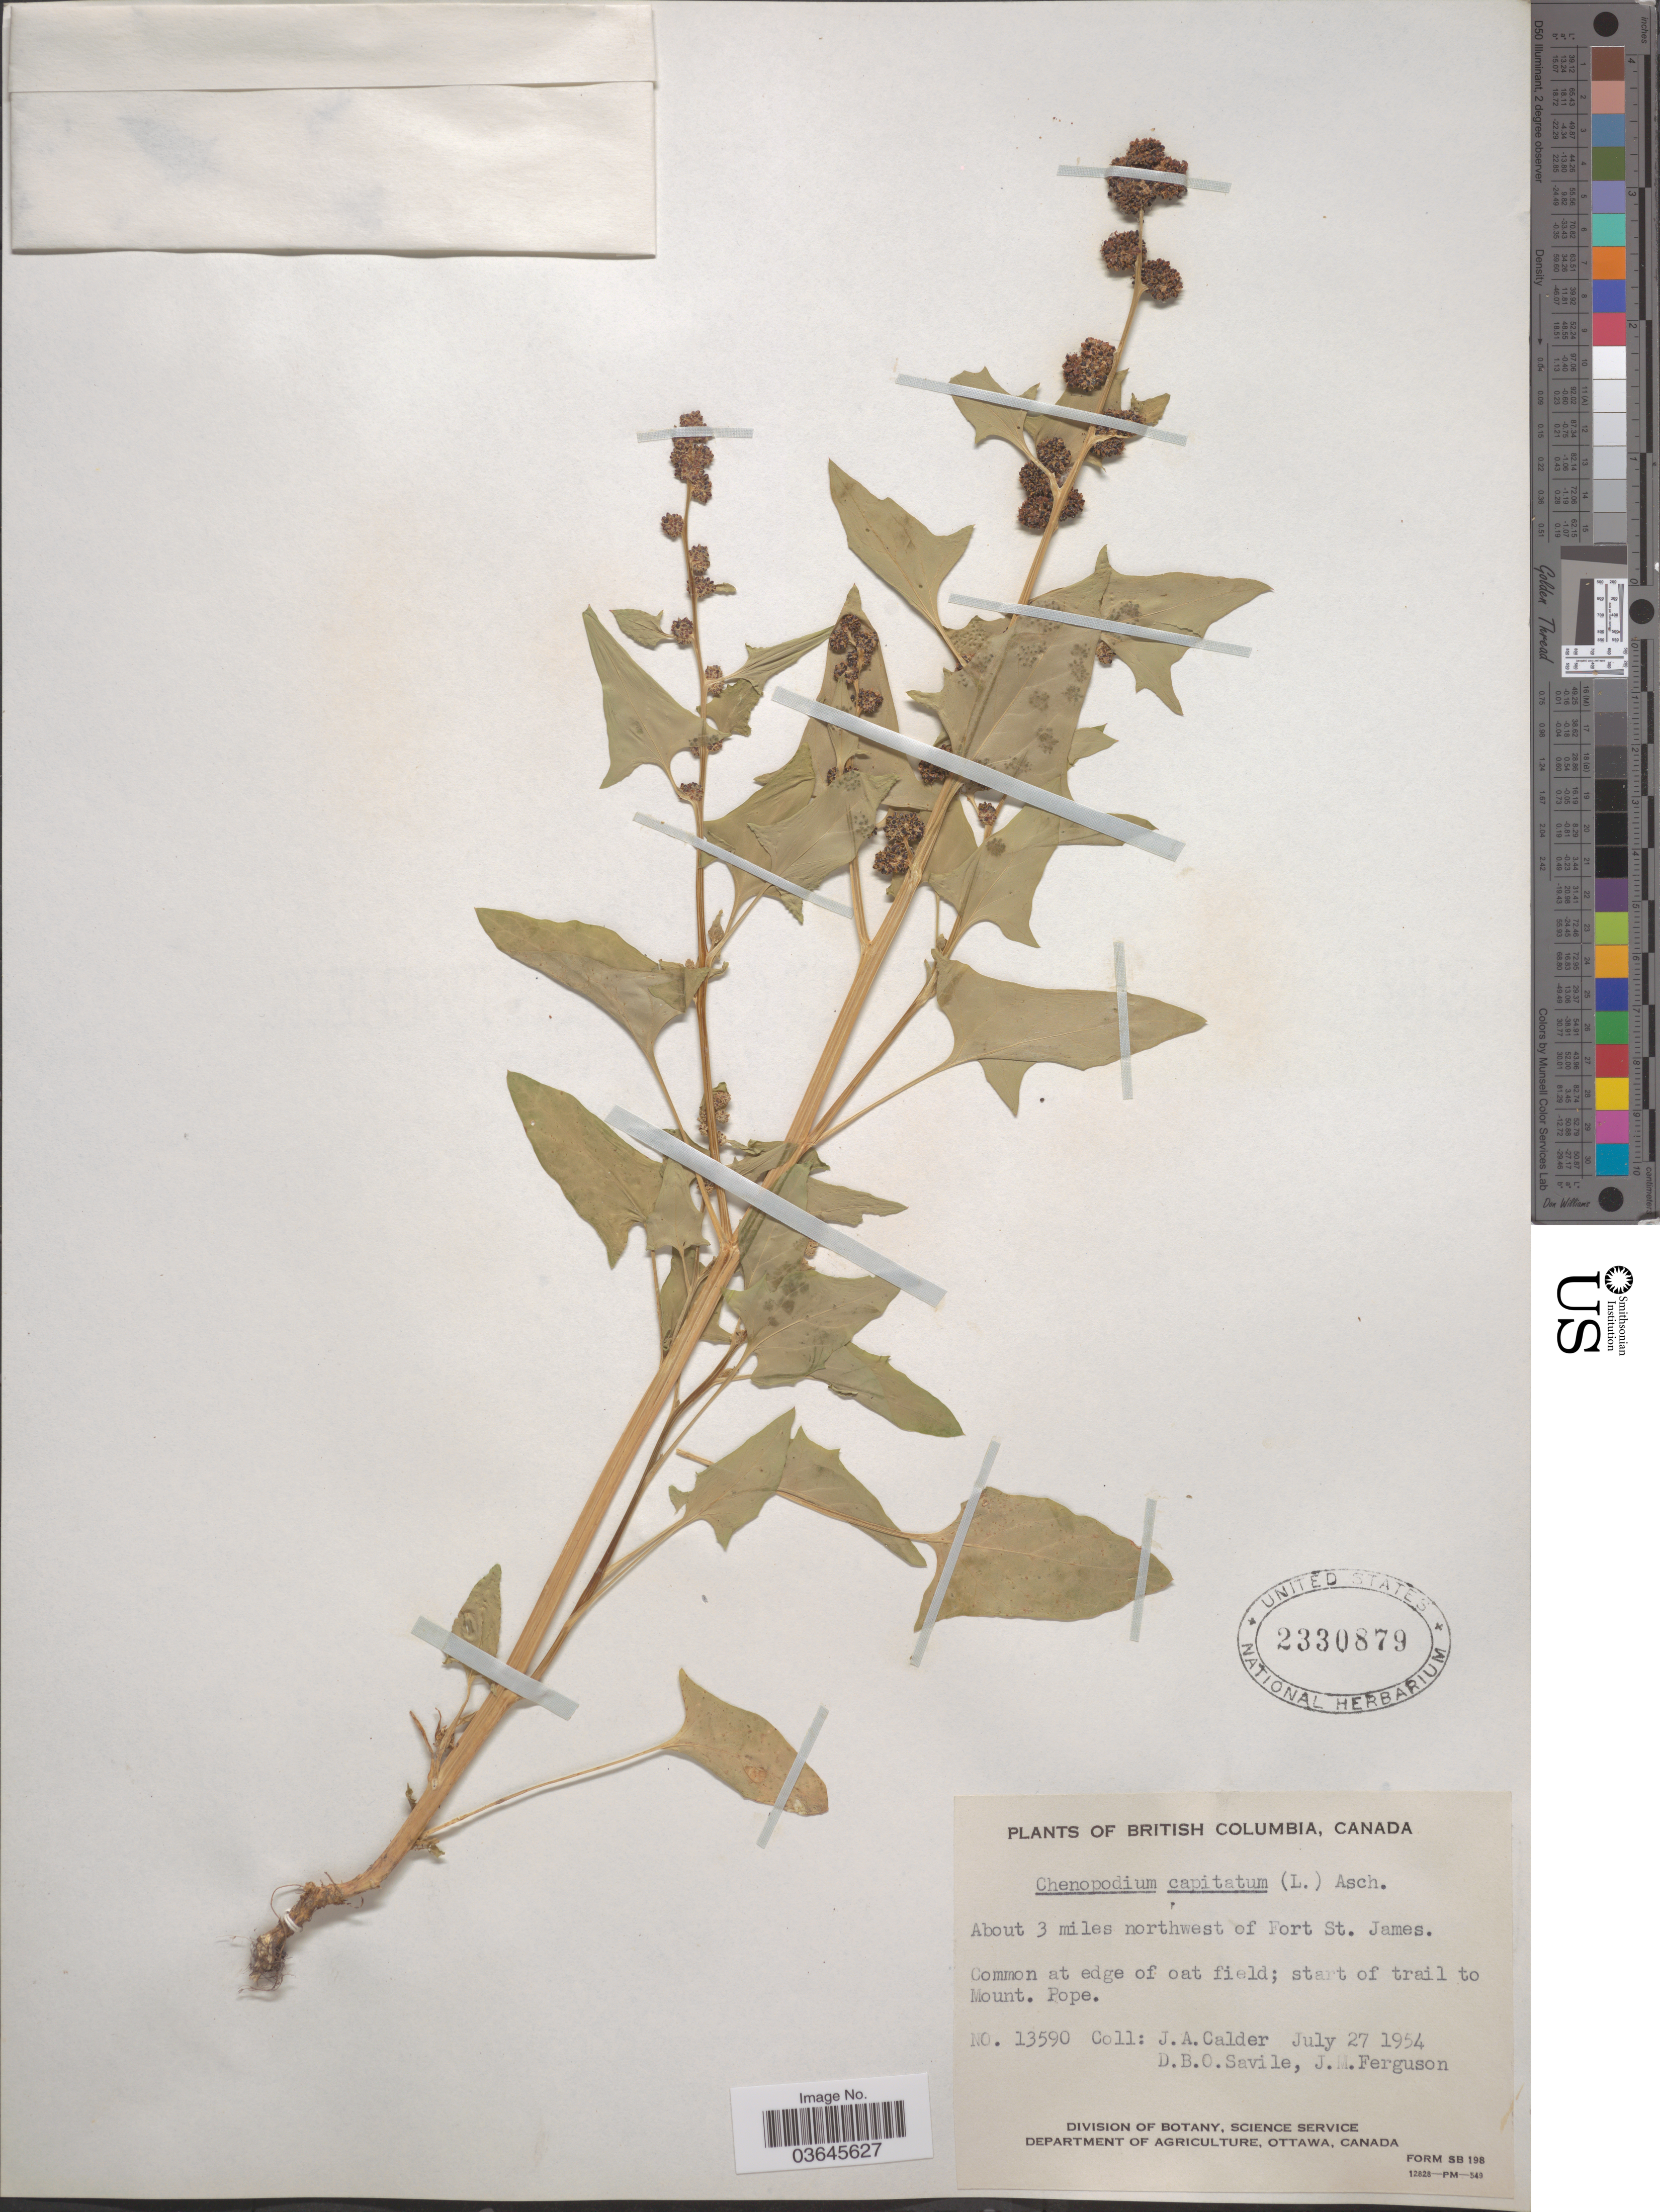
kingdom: Plantae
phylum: Tracheophyta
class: Magnoliopsida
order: Caryophyllales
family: Amaranthaceae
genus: Blitum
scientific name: Blitum capitatum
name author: L.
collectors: J. A. Calder, D. Savile & J. M. Ferguson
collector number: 13590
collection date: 1954-07-27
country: Canada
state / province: British Columbia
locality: About 3 miles northwest of Fort St. James. Common at edge of oat field; start of trail to Mount. Pope.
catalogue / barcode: US 2330879